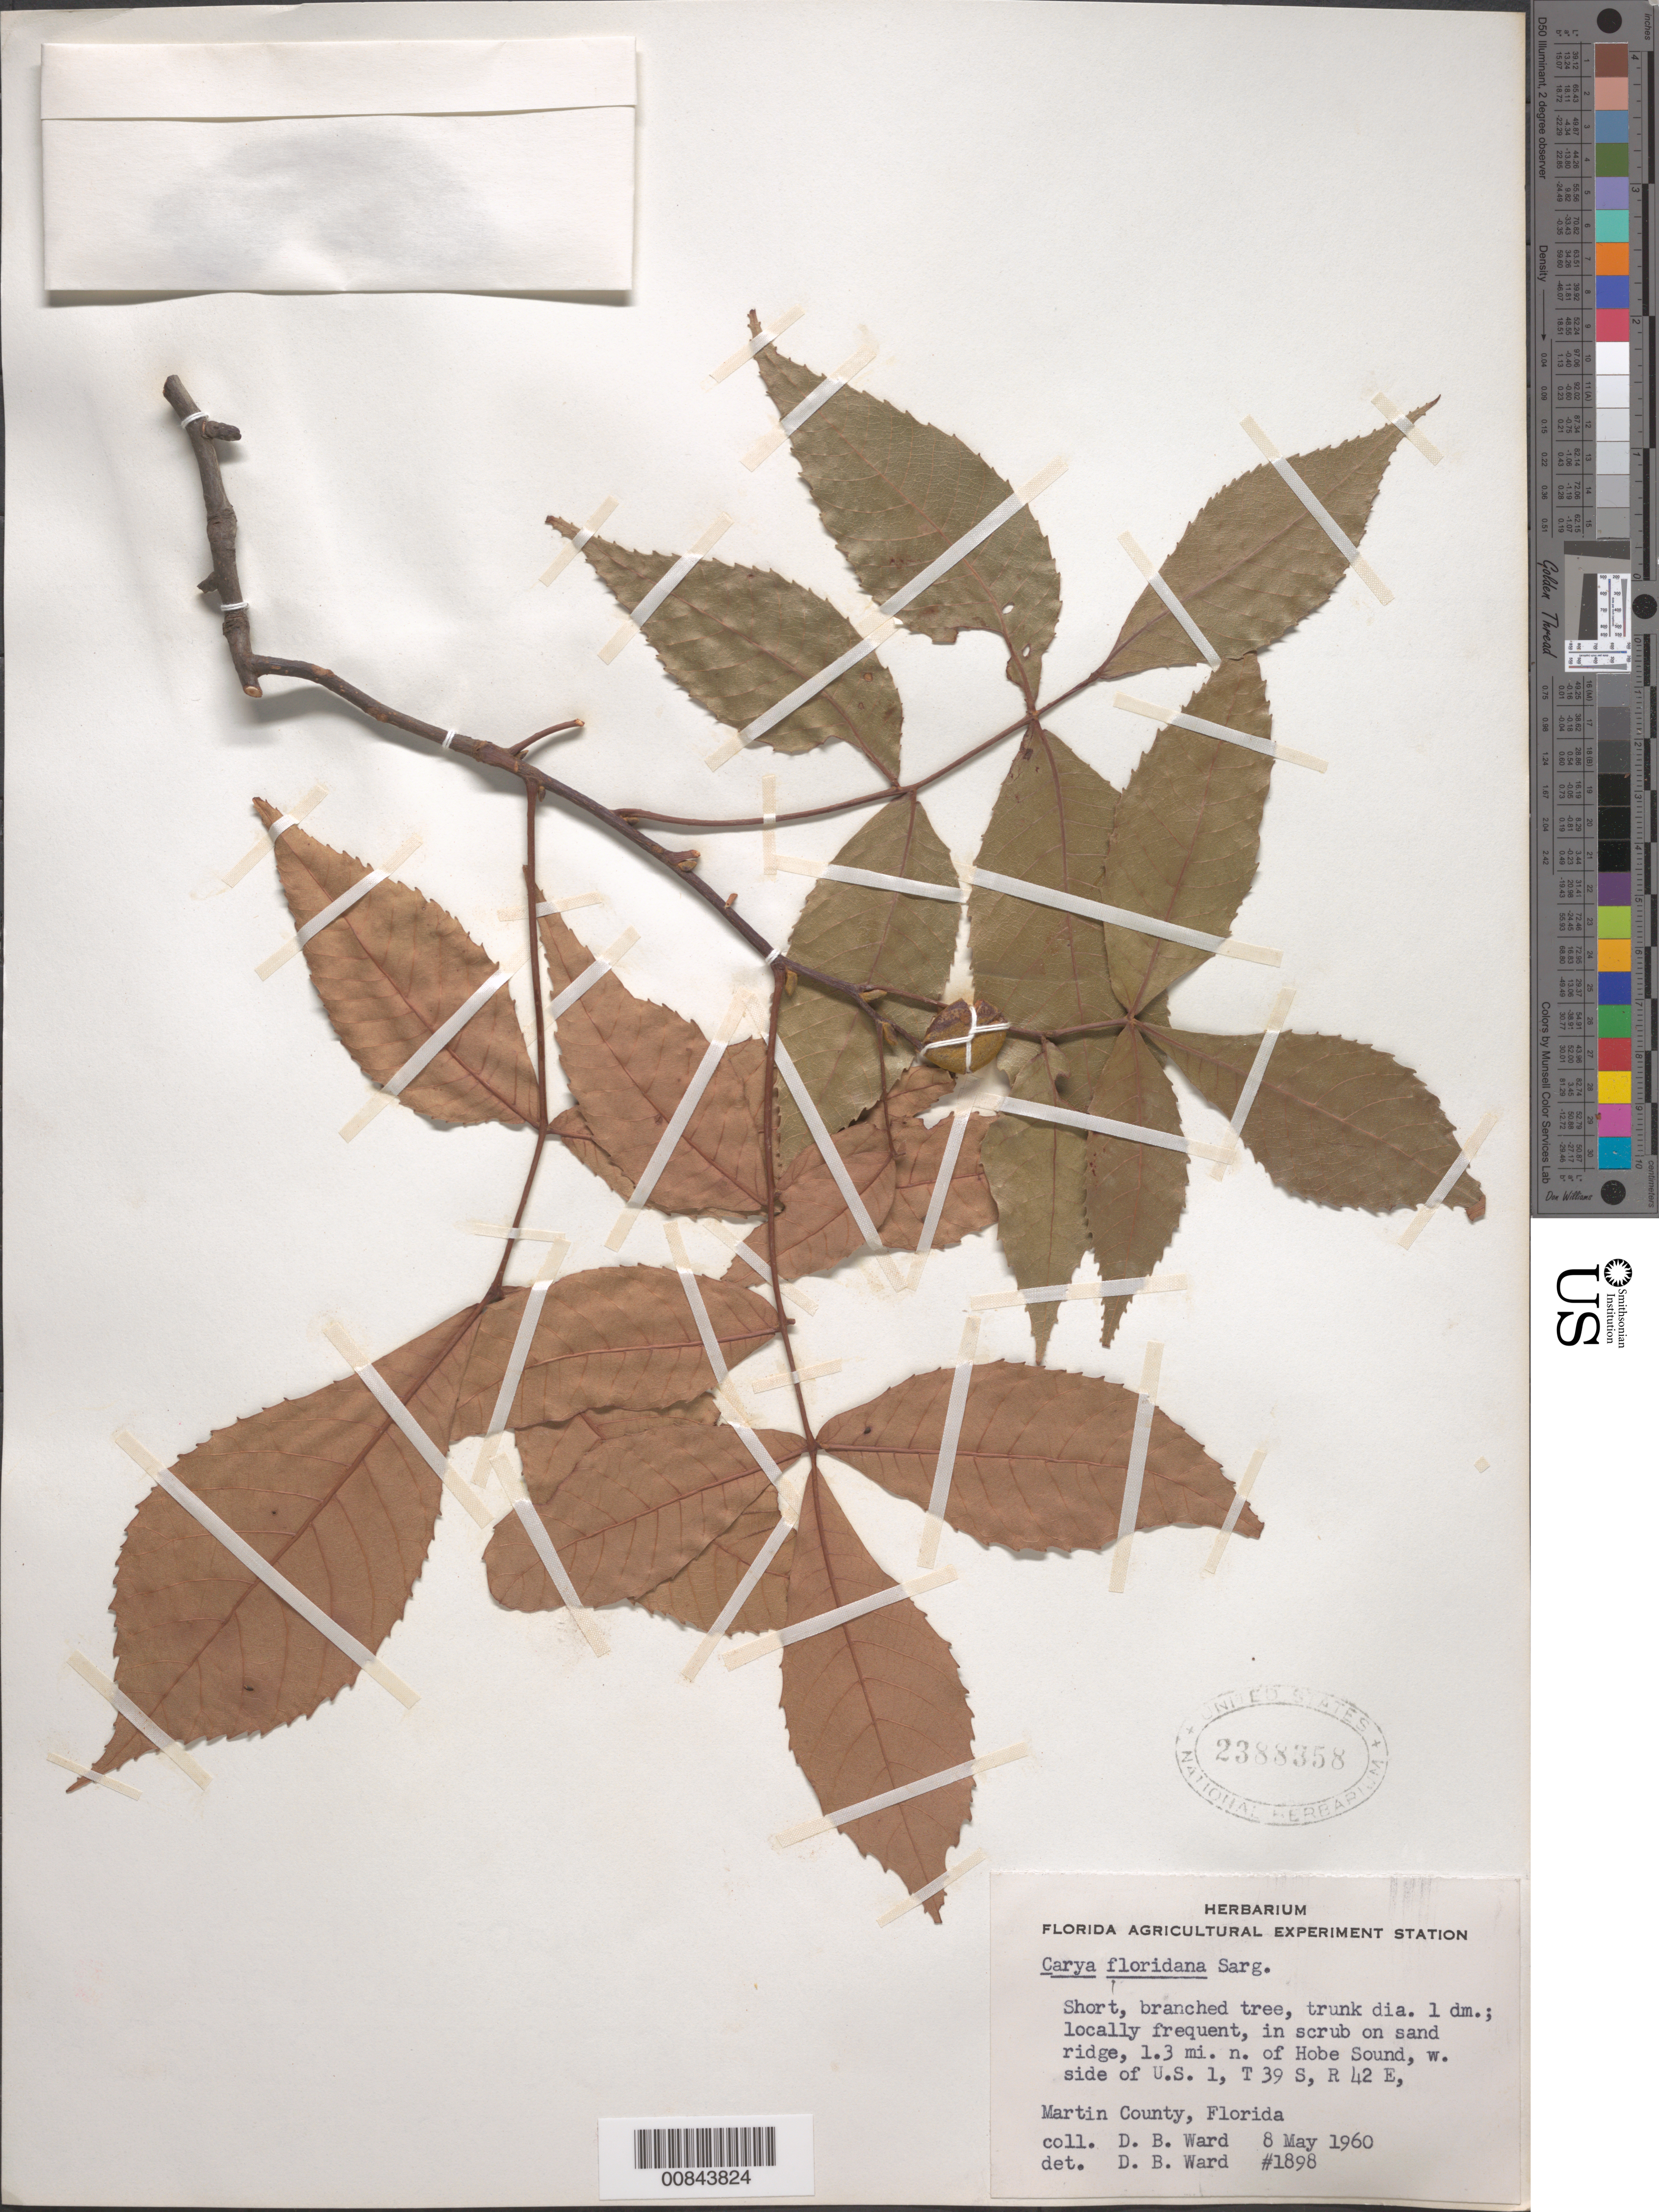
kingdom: Plantae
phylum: Tracheophyta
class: Magnoliopsida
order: Fagales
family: Juglandaceae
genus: Carya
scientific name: Carya floridana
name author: Sarg.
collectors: D. B. Ward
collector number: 1898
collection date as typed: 08 May 1960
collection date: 1960-05-08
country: United States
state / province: Florida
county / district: Martin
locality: Hobe Sound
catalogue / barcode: US 2388358